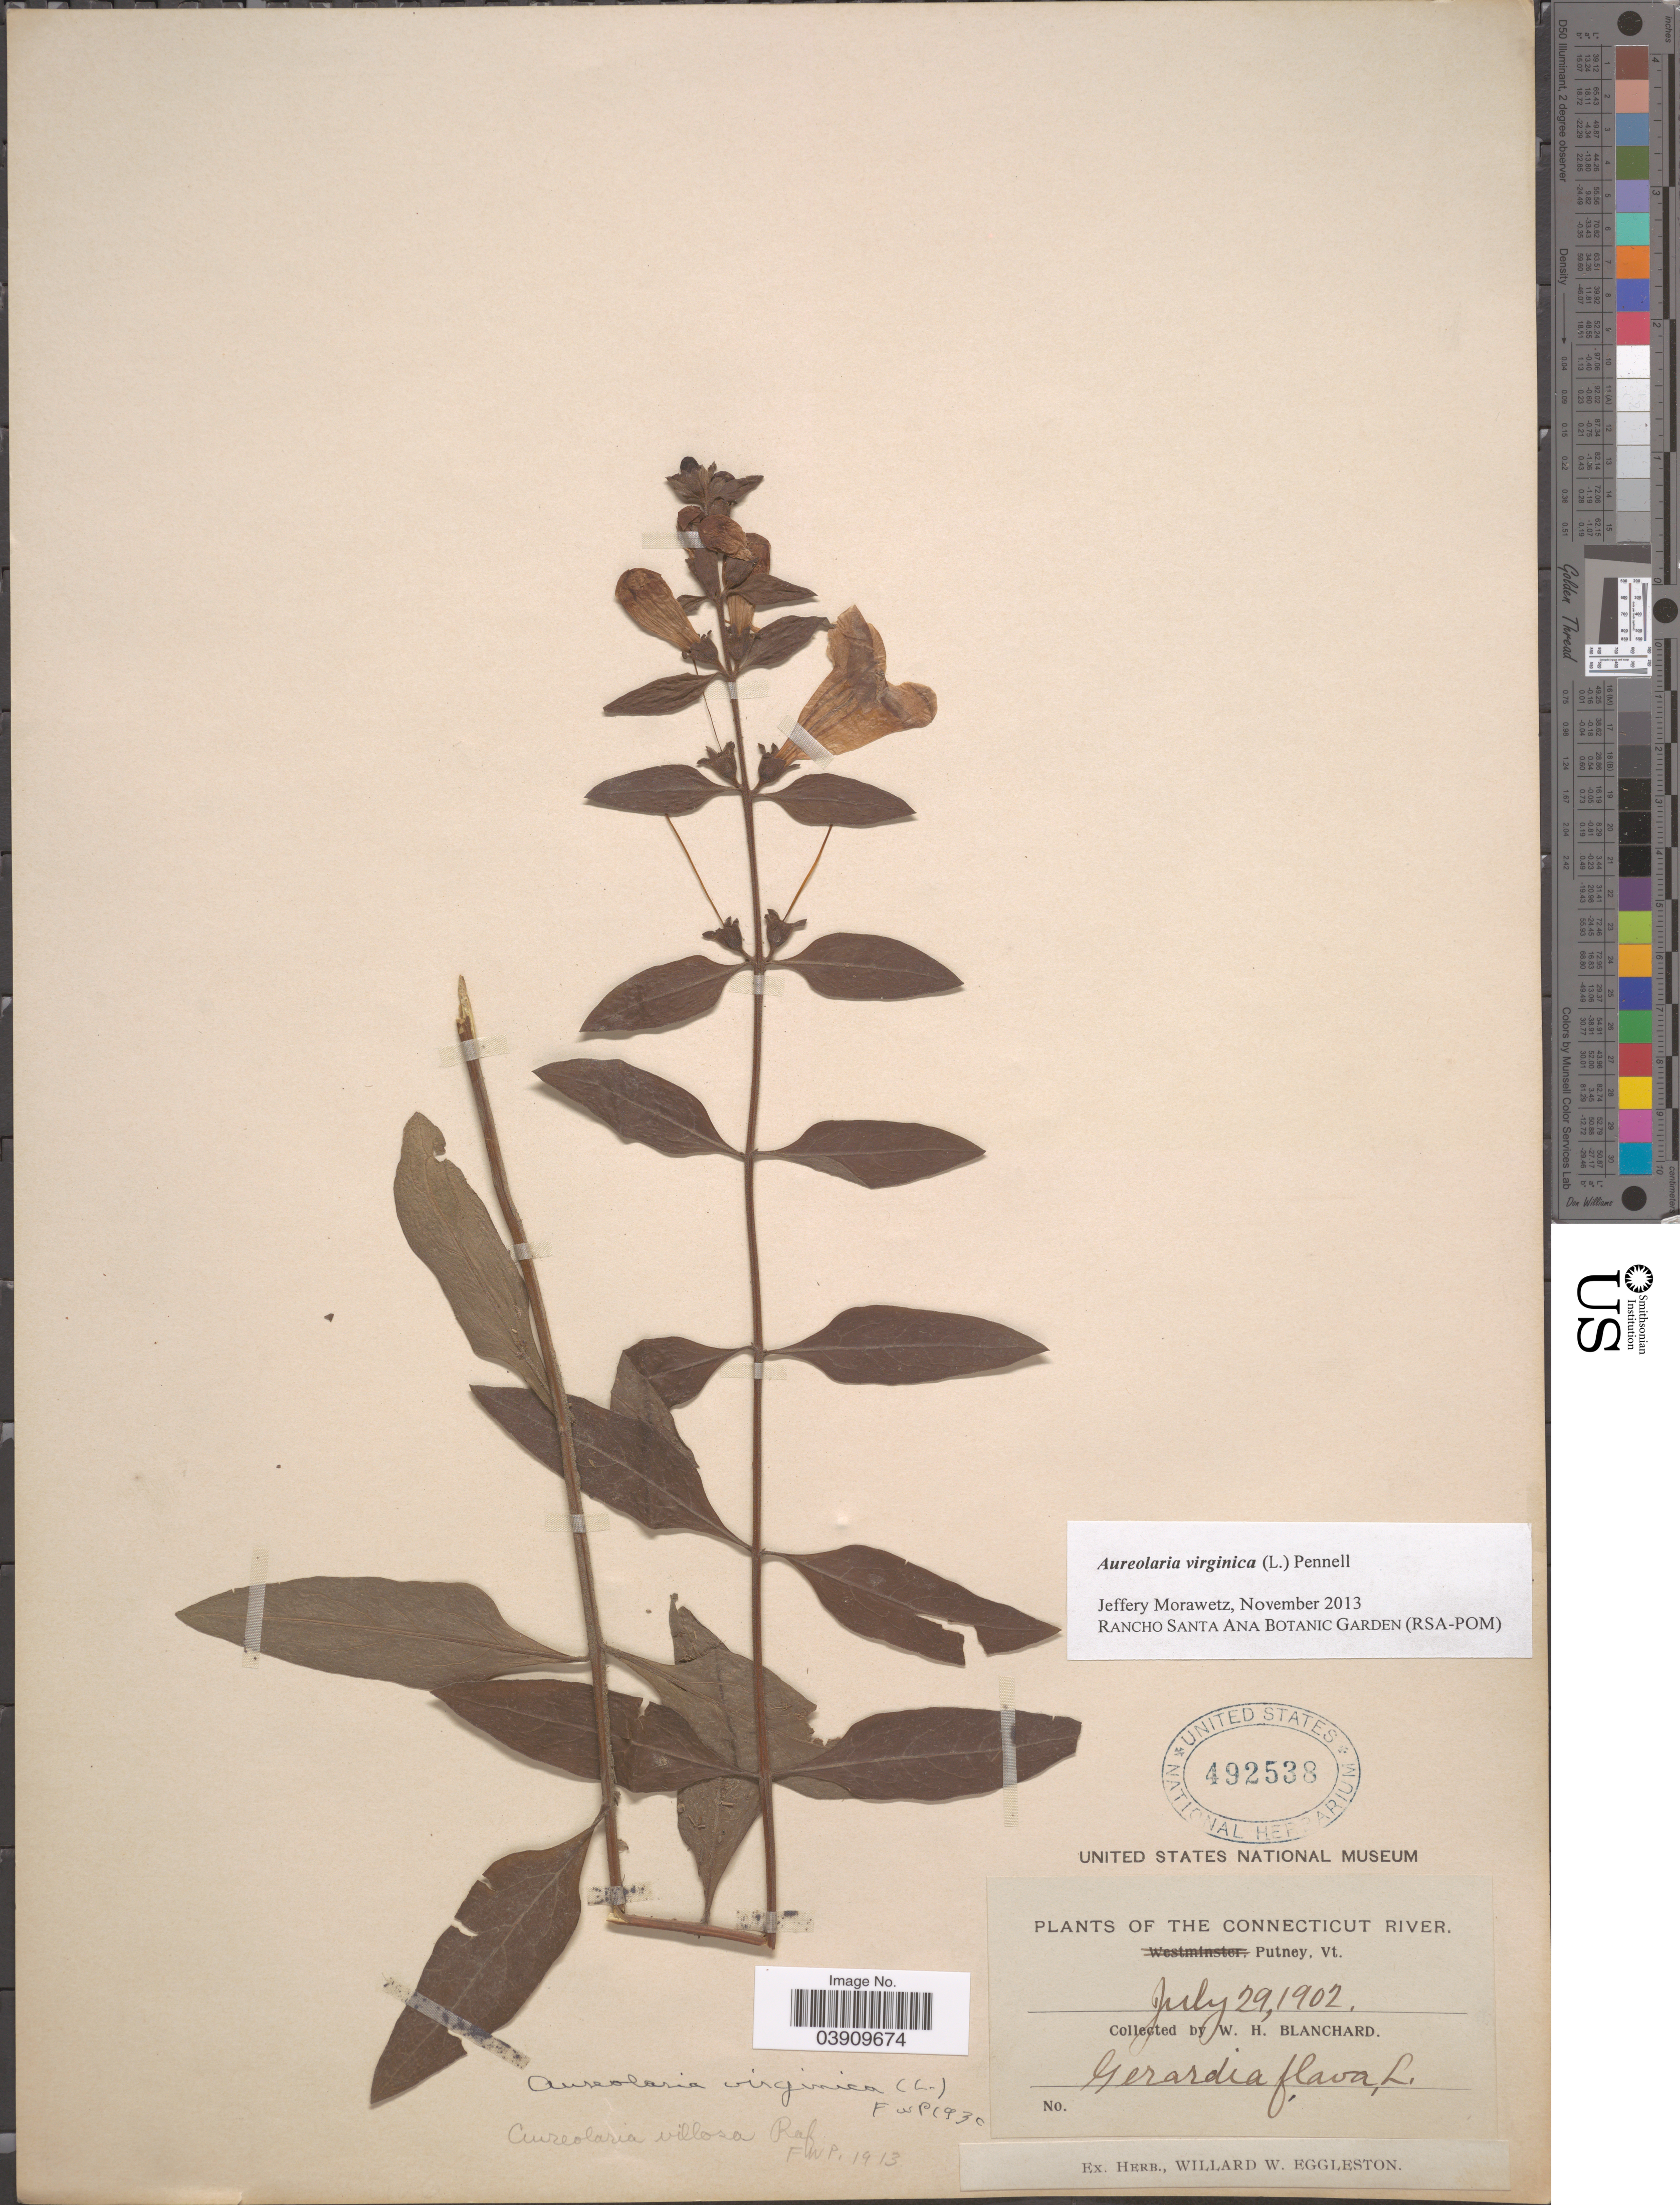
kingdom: Plantae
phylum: Tracheophyta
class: Magnoliopsida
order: Lamiales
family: Orobanchaceae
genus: Aureolaria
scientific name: Aureolaria virginica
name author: (L.) Pennell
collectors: W. H. Blanchard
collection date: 1902-07-29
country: United States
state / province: Vermont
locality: Connecticut River. Putney.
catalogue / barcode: US 492538